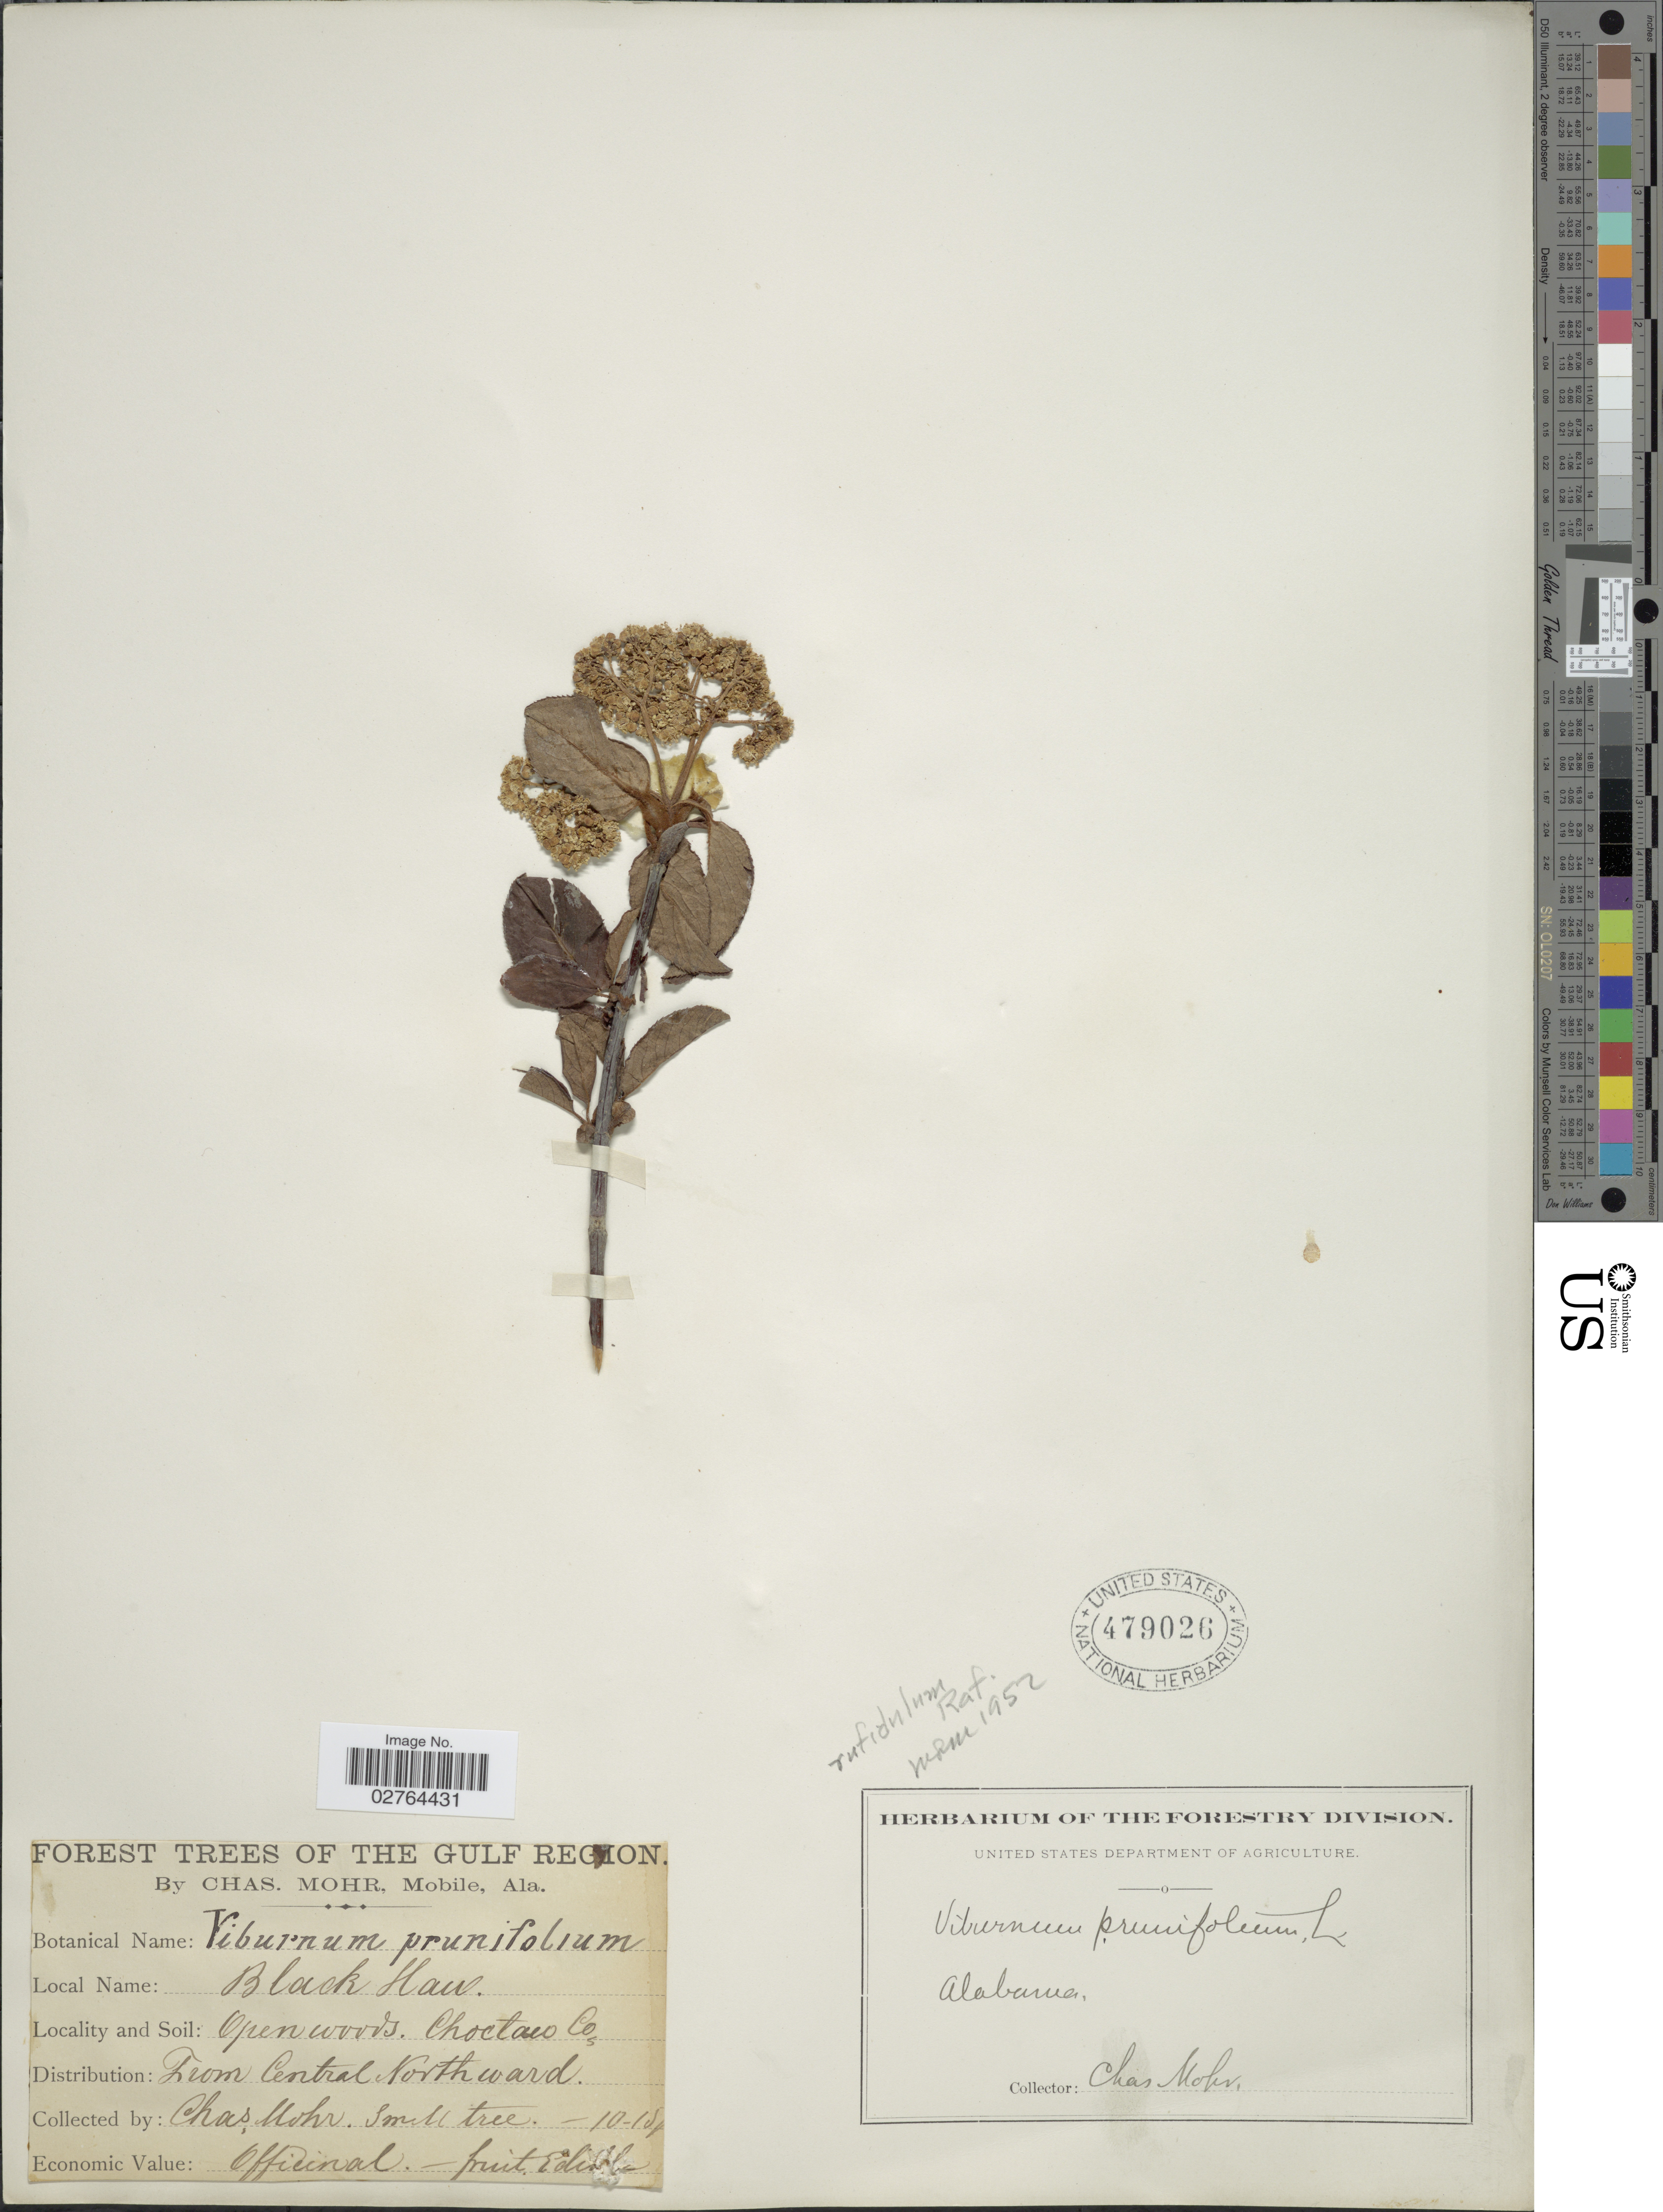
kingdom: Plantae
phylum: Tracheophyta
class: Magnoliopsida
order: Dipsacales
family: Viburnaceae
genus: Viburnum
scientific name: Viburnum rufidulum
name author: Raf.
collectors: Mohr, C. T. (herbarium)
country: United States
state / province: Alabama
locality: Gulf Region. Open woods. Choctaw Co.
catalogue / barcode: US 479026